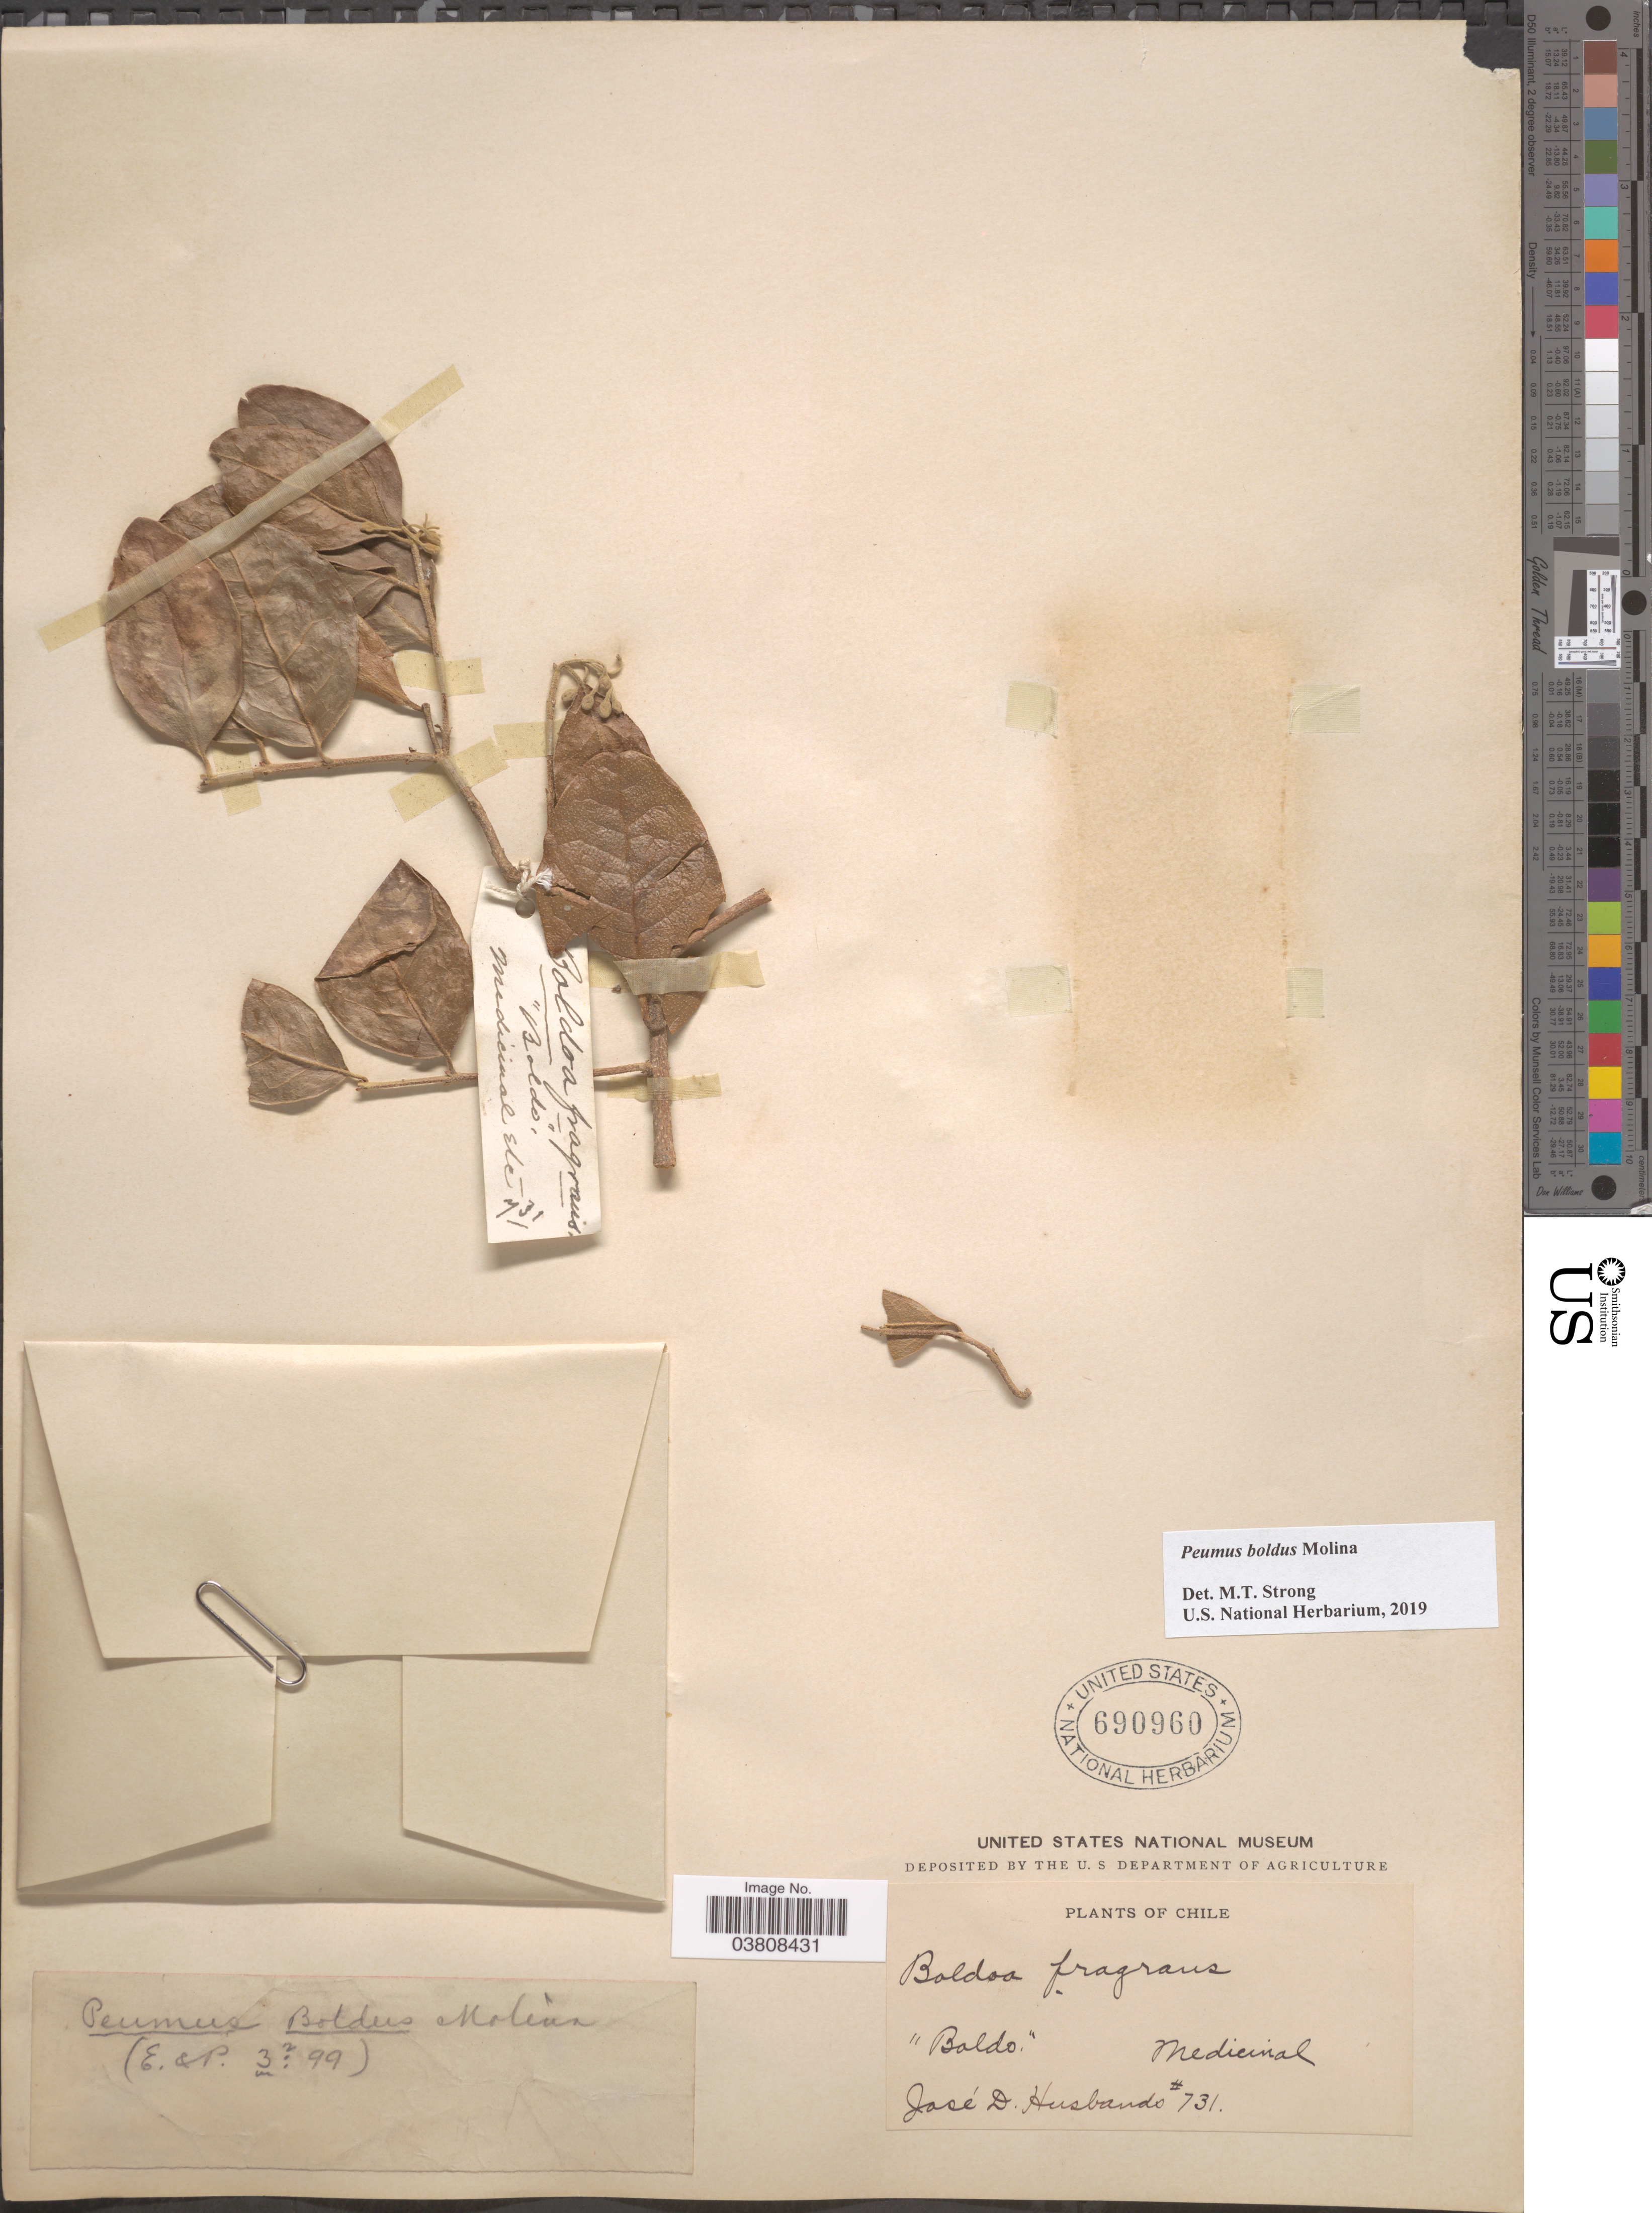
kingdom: Plantae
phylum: Tracheophyta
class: Magnoliopsida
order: Laurales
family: Monimiaceae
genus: Peumus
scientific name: Peumus boldus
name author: Molina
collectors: J. Husbands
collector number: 731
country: Chile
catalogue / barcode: US 690960